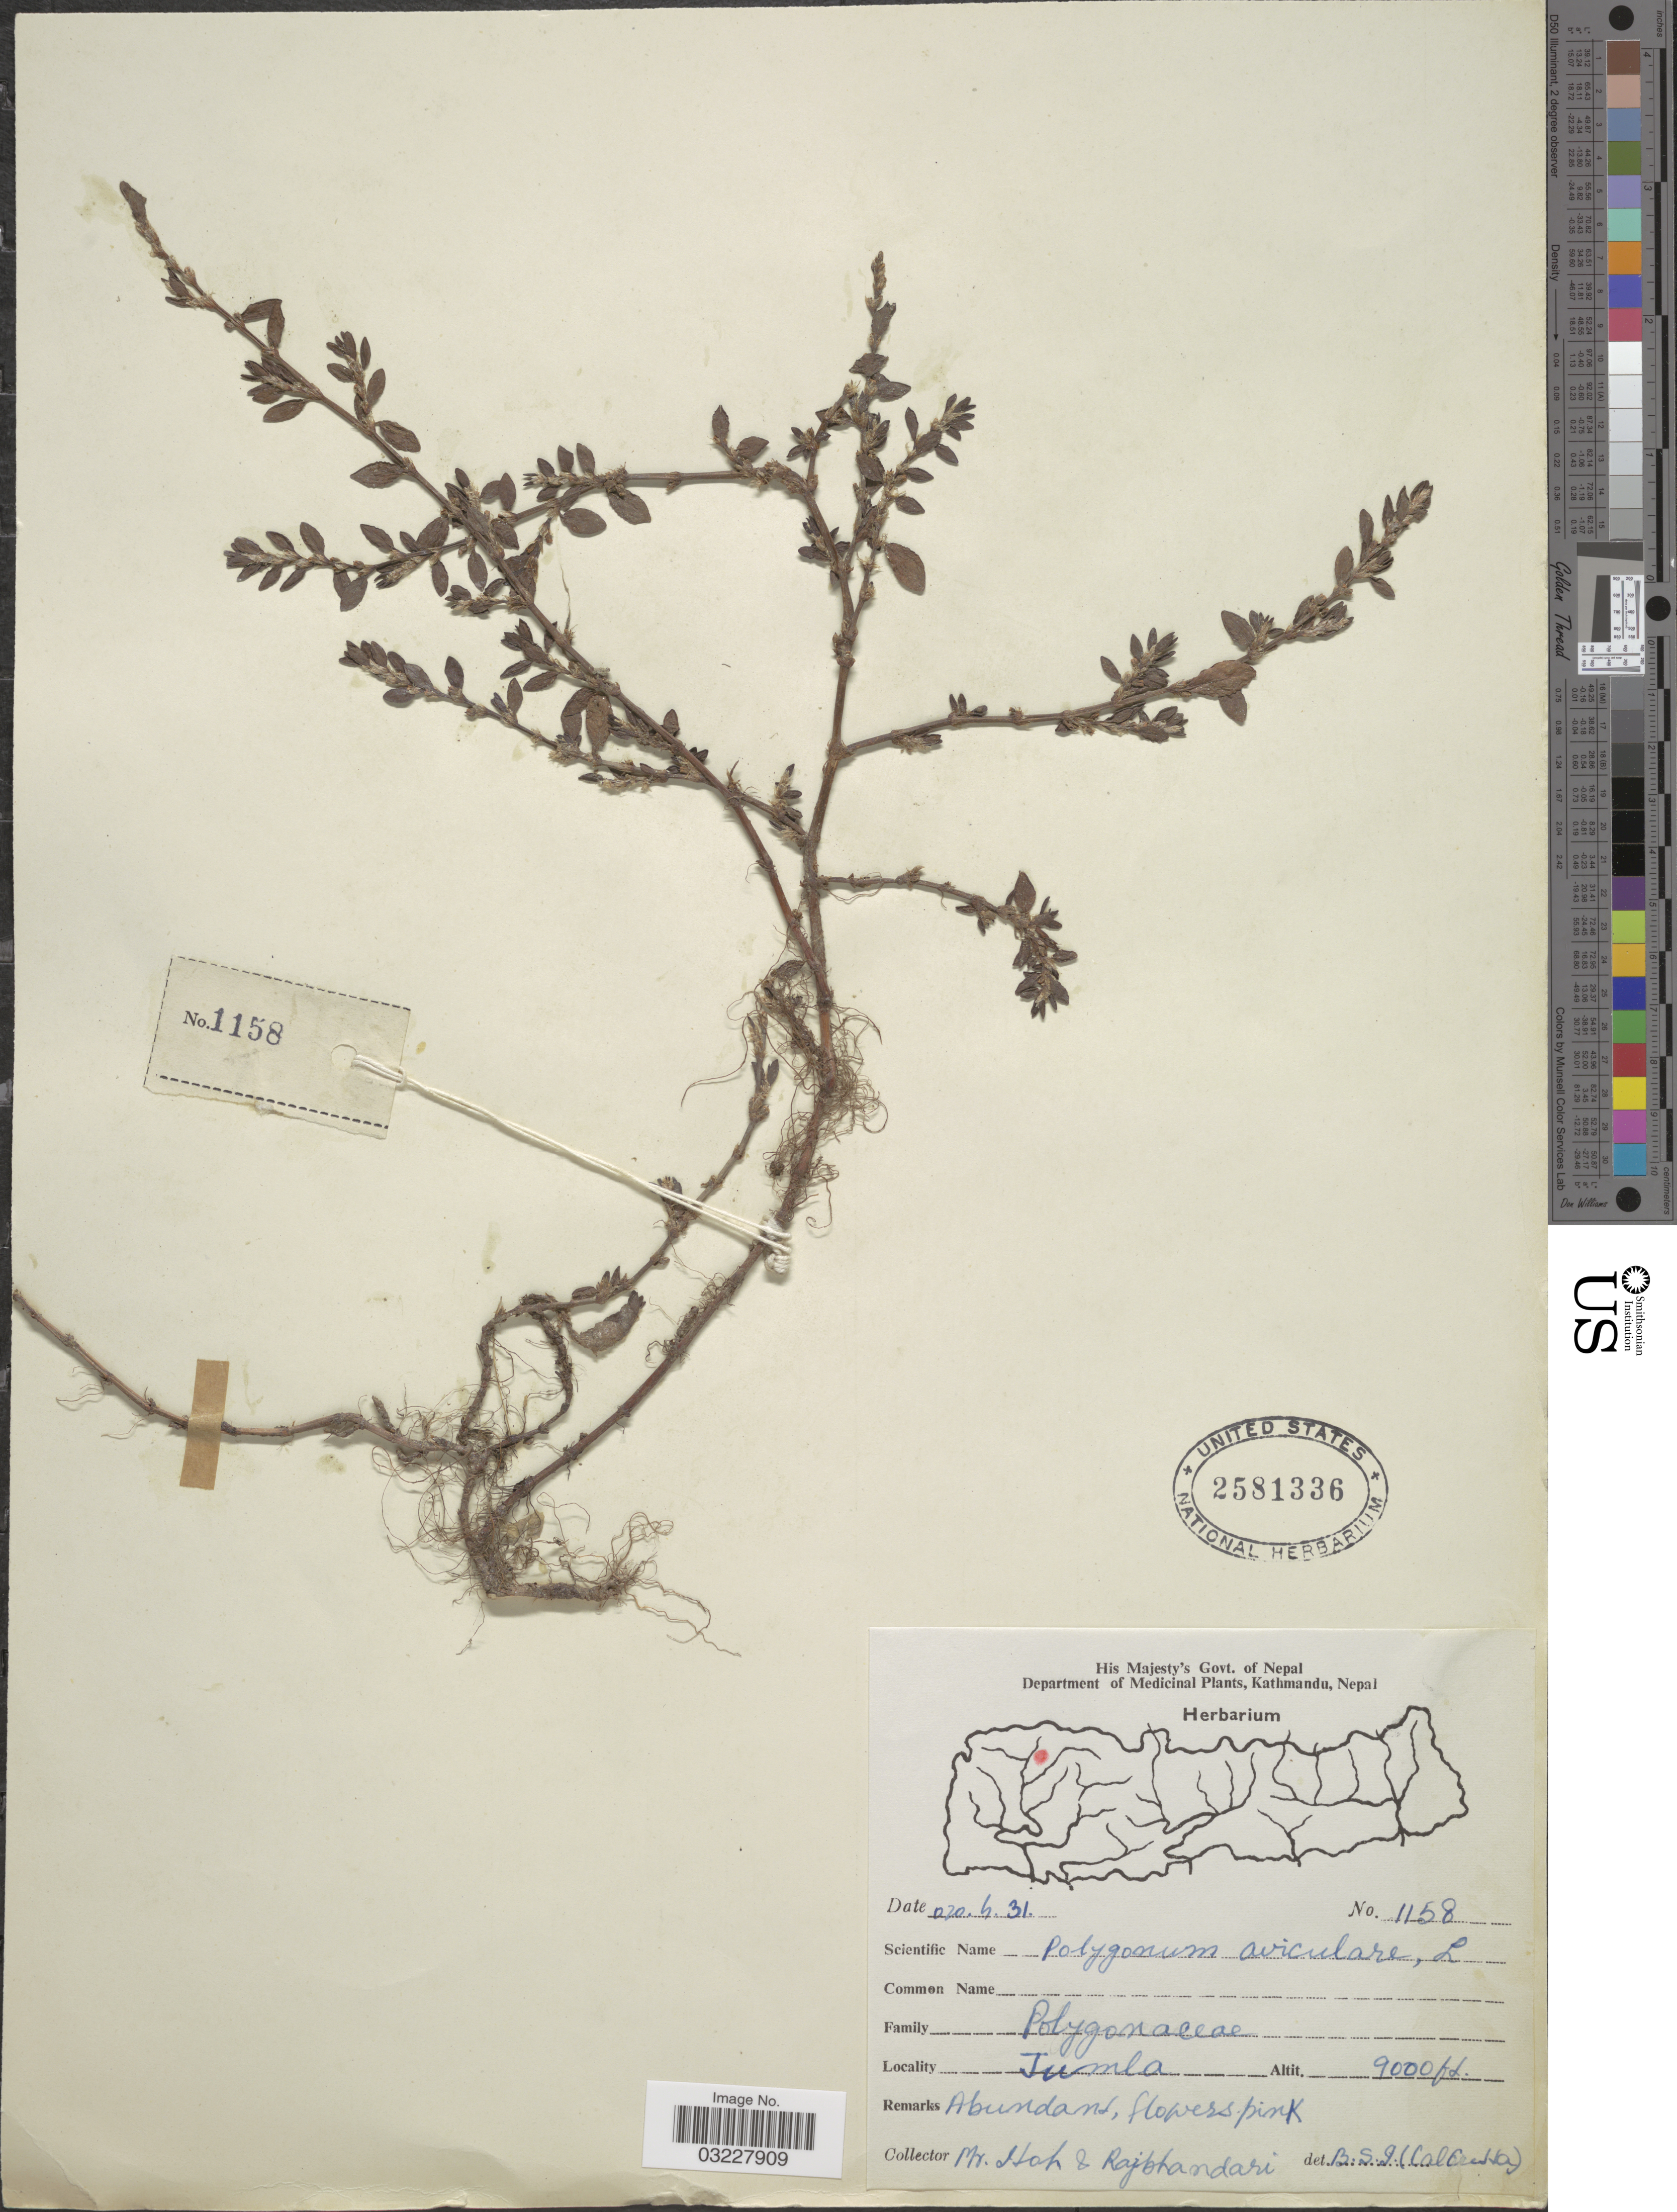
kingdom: Plantae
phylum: Tracheophyta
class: Magnoliopsida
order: Caryophyllales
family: Polygonaceae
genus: Polygonum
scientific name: Polygonum aviculare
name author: L.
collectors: Mr. Itoh & Rajbhandari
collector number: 1158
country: Nepal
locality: Jumla.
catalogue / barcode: US 2581336